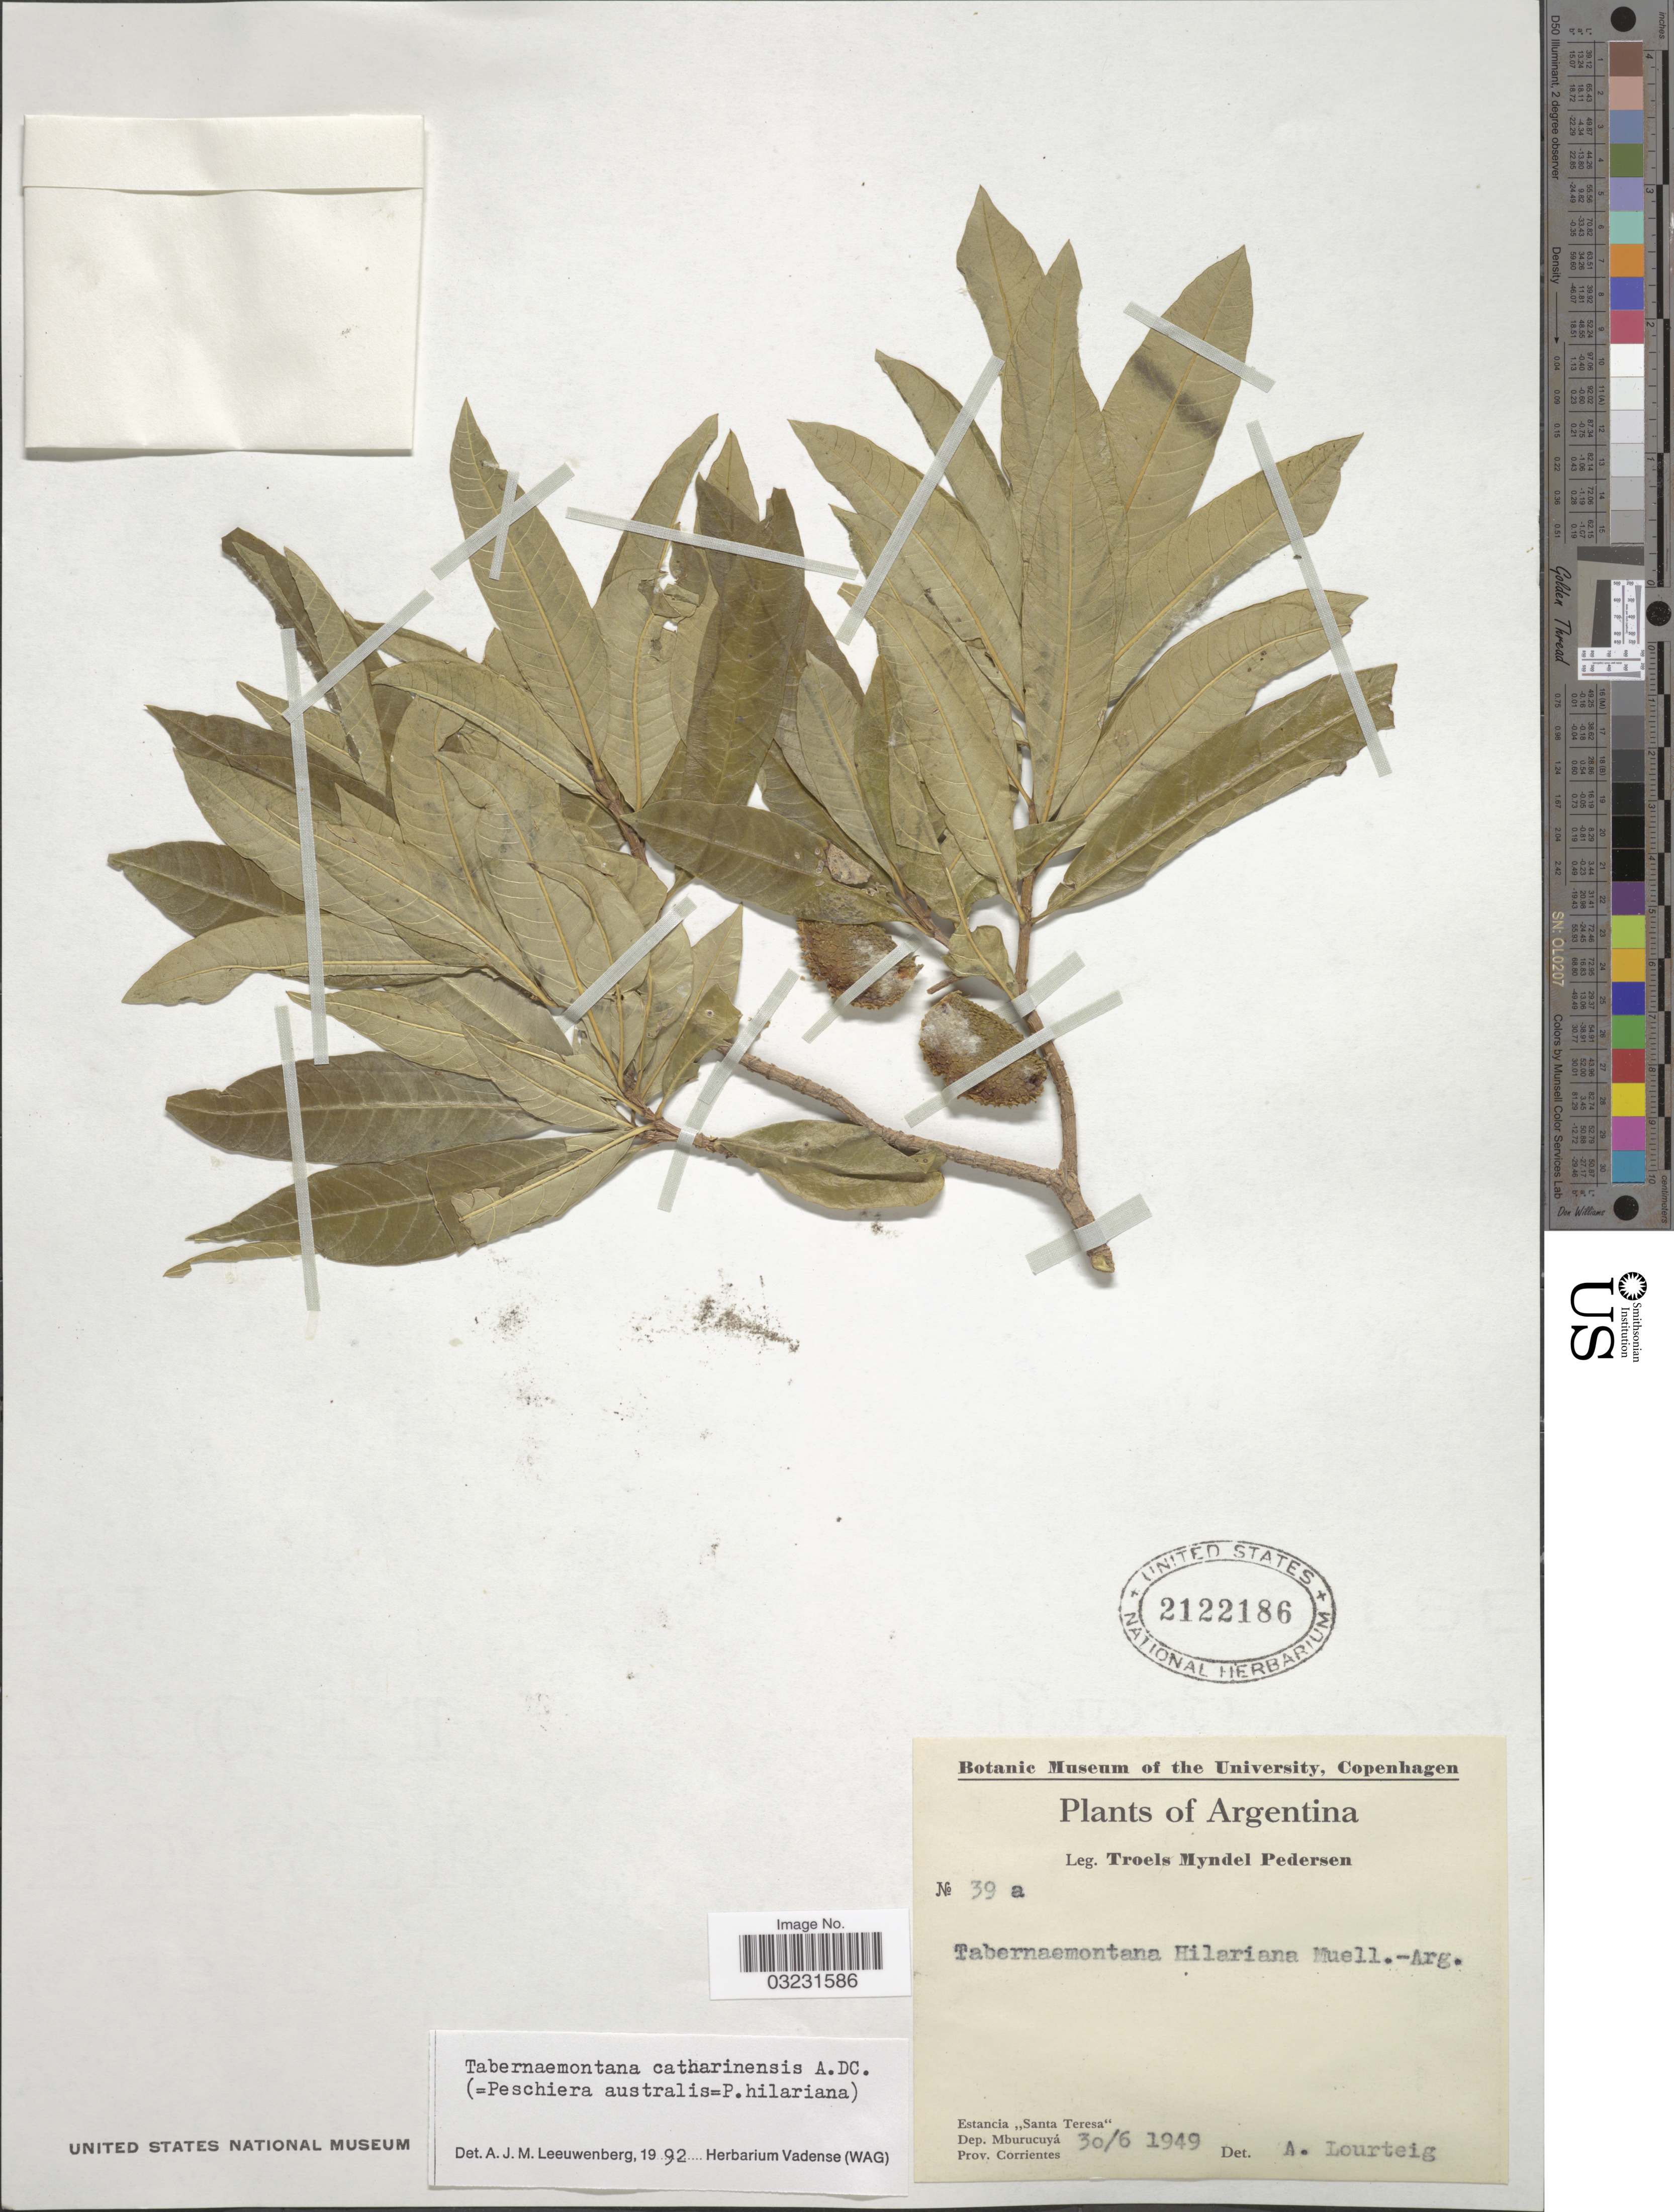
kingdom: Plantae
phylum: Tracheophyta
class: Magnoliopsida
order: Gentianales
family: Apocynaceae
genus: Tabernaemontana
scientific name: Tabernaemontana catharinensis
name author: A. DC.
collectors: T. Pederson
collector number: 39a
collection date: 1949-06-30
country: Argentina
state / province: Corrientes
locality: Estancia "Santa Teresa". Dep. Mburucuyá.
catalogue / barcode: US 2122186